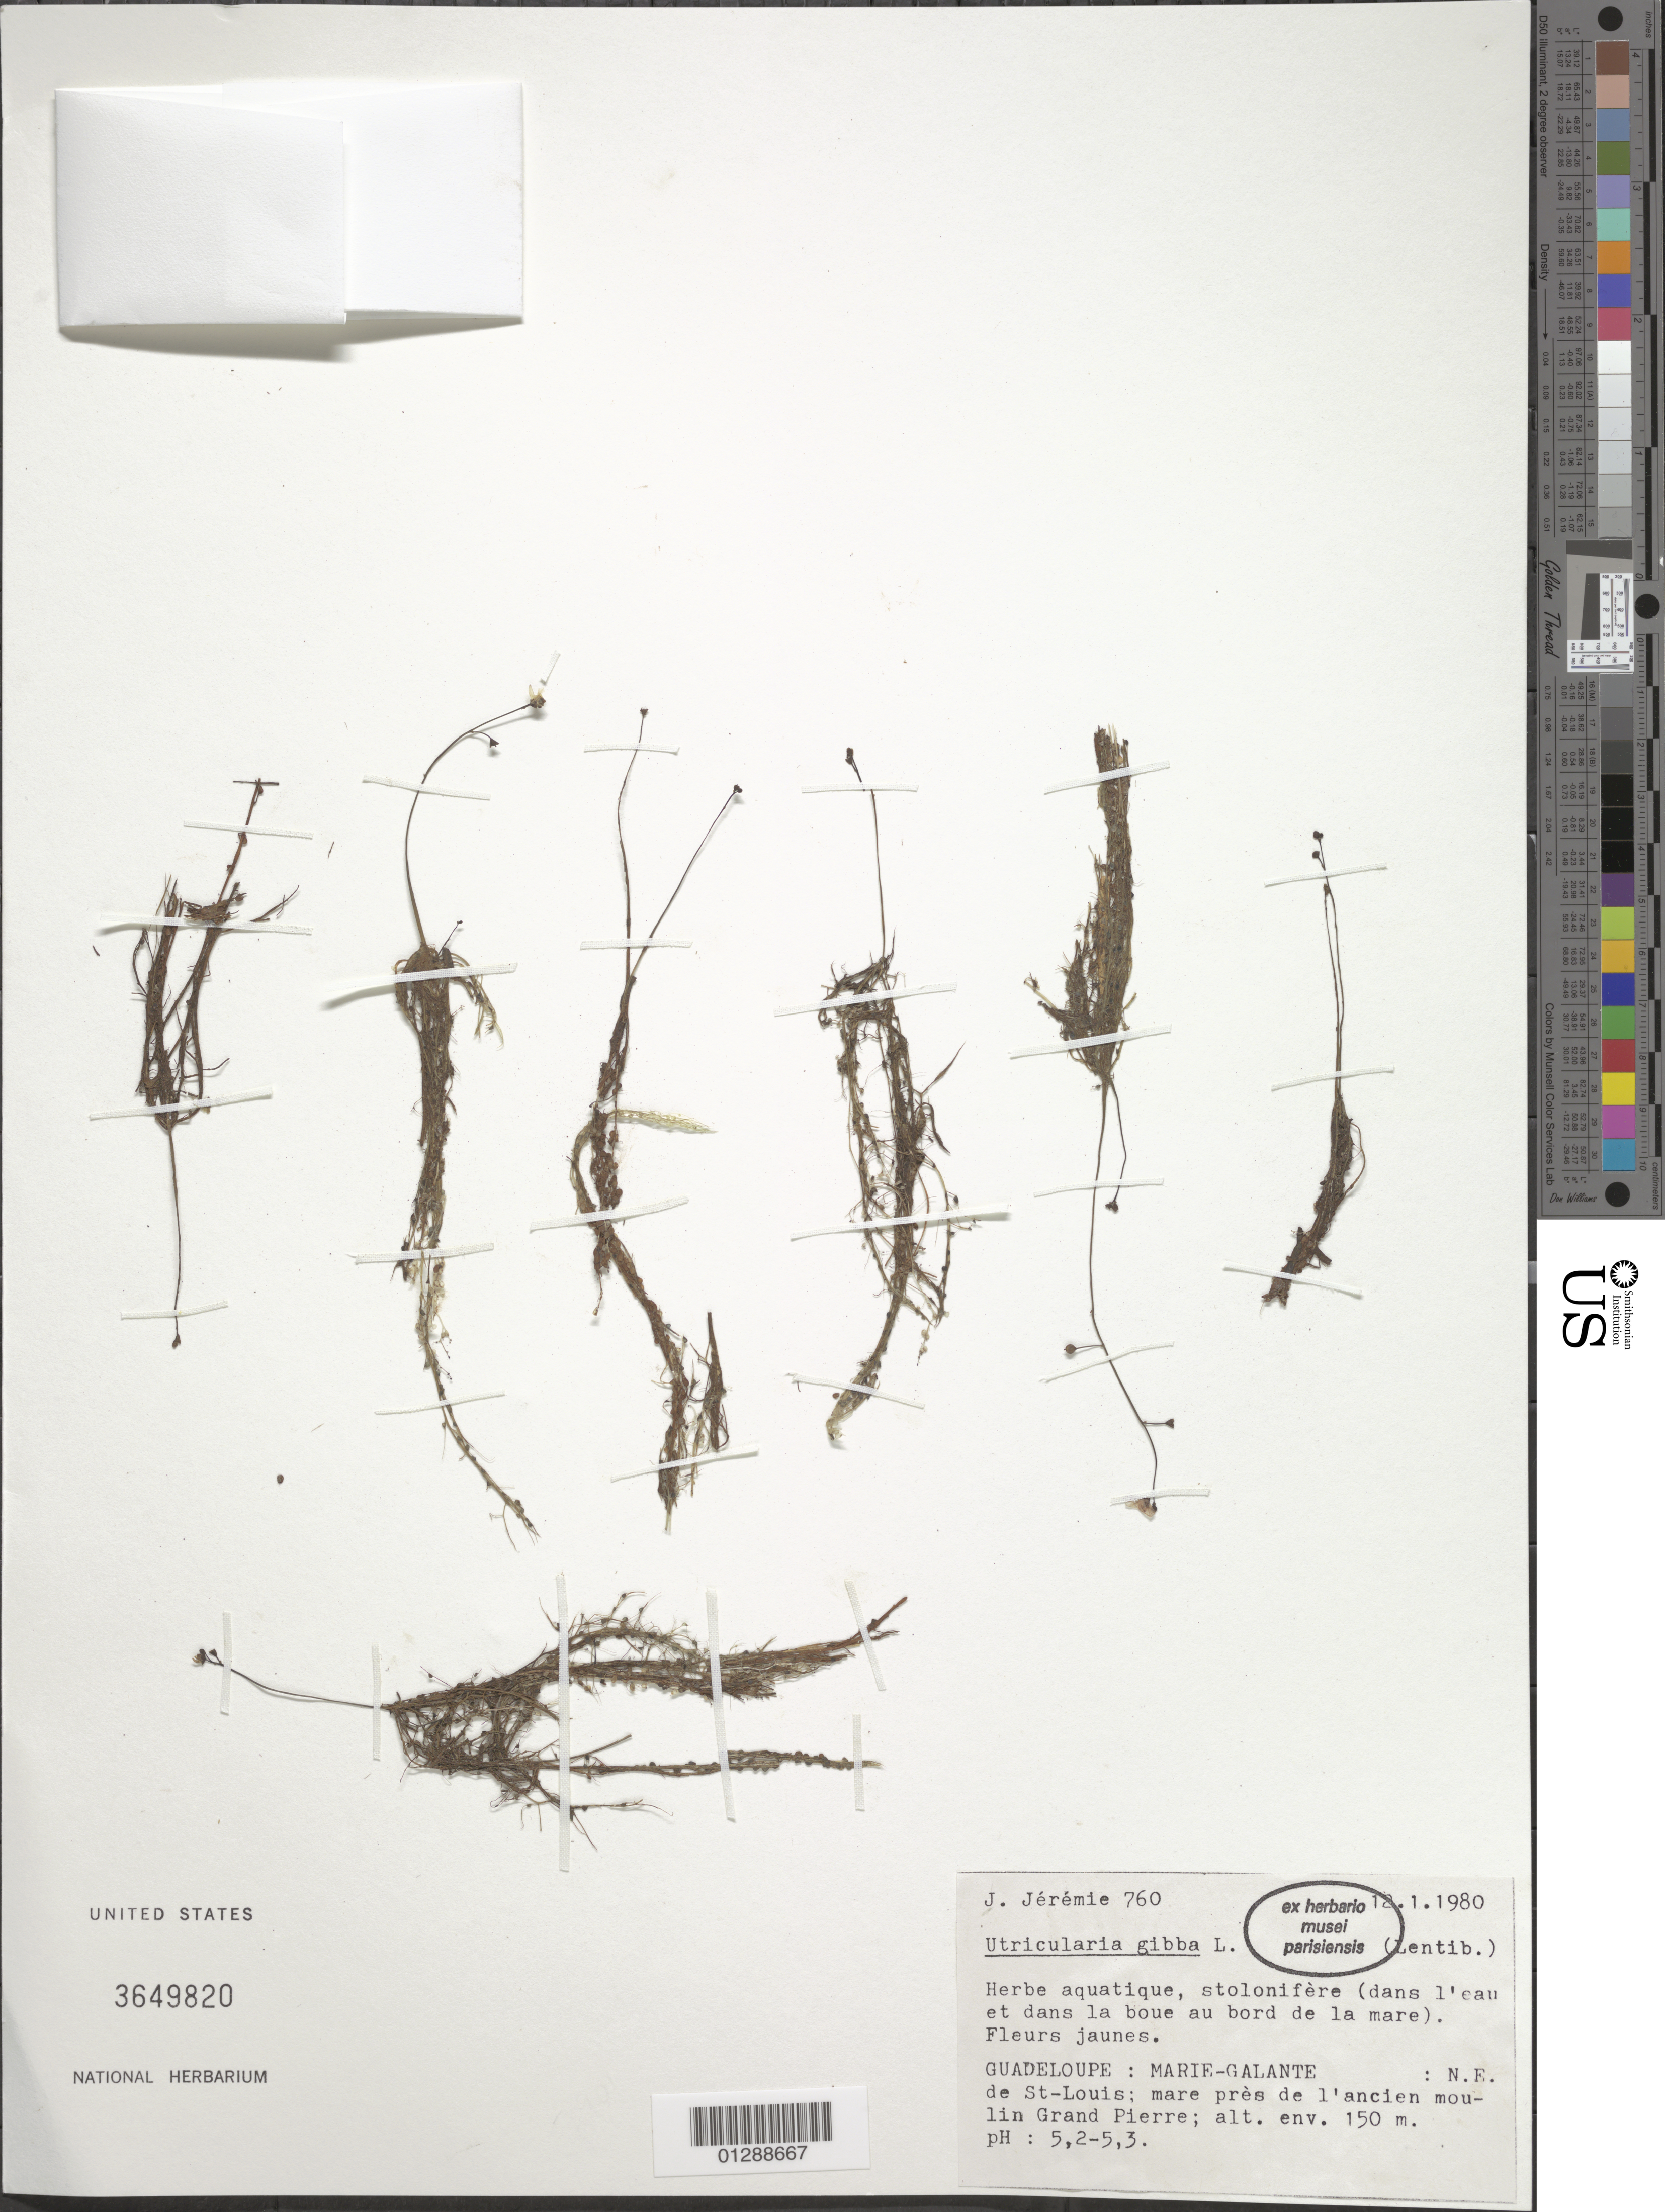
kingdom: Plantae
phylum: Tracheophyta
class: Magnoliopsida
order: Lamiales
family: Lentibulariaceae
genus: Utricularia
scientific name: Utricularia gibba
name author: L.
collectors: J. Jérémie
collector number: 760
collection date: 1980-01-12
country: Guadeloupe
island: Marie Galante I.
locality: NE de St-Louis, mare près de l'ancien moulin Grand Pierre.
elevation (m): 150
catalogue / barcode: US 3649820